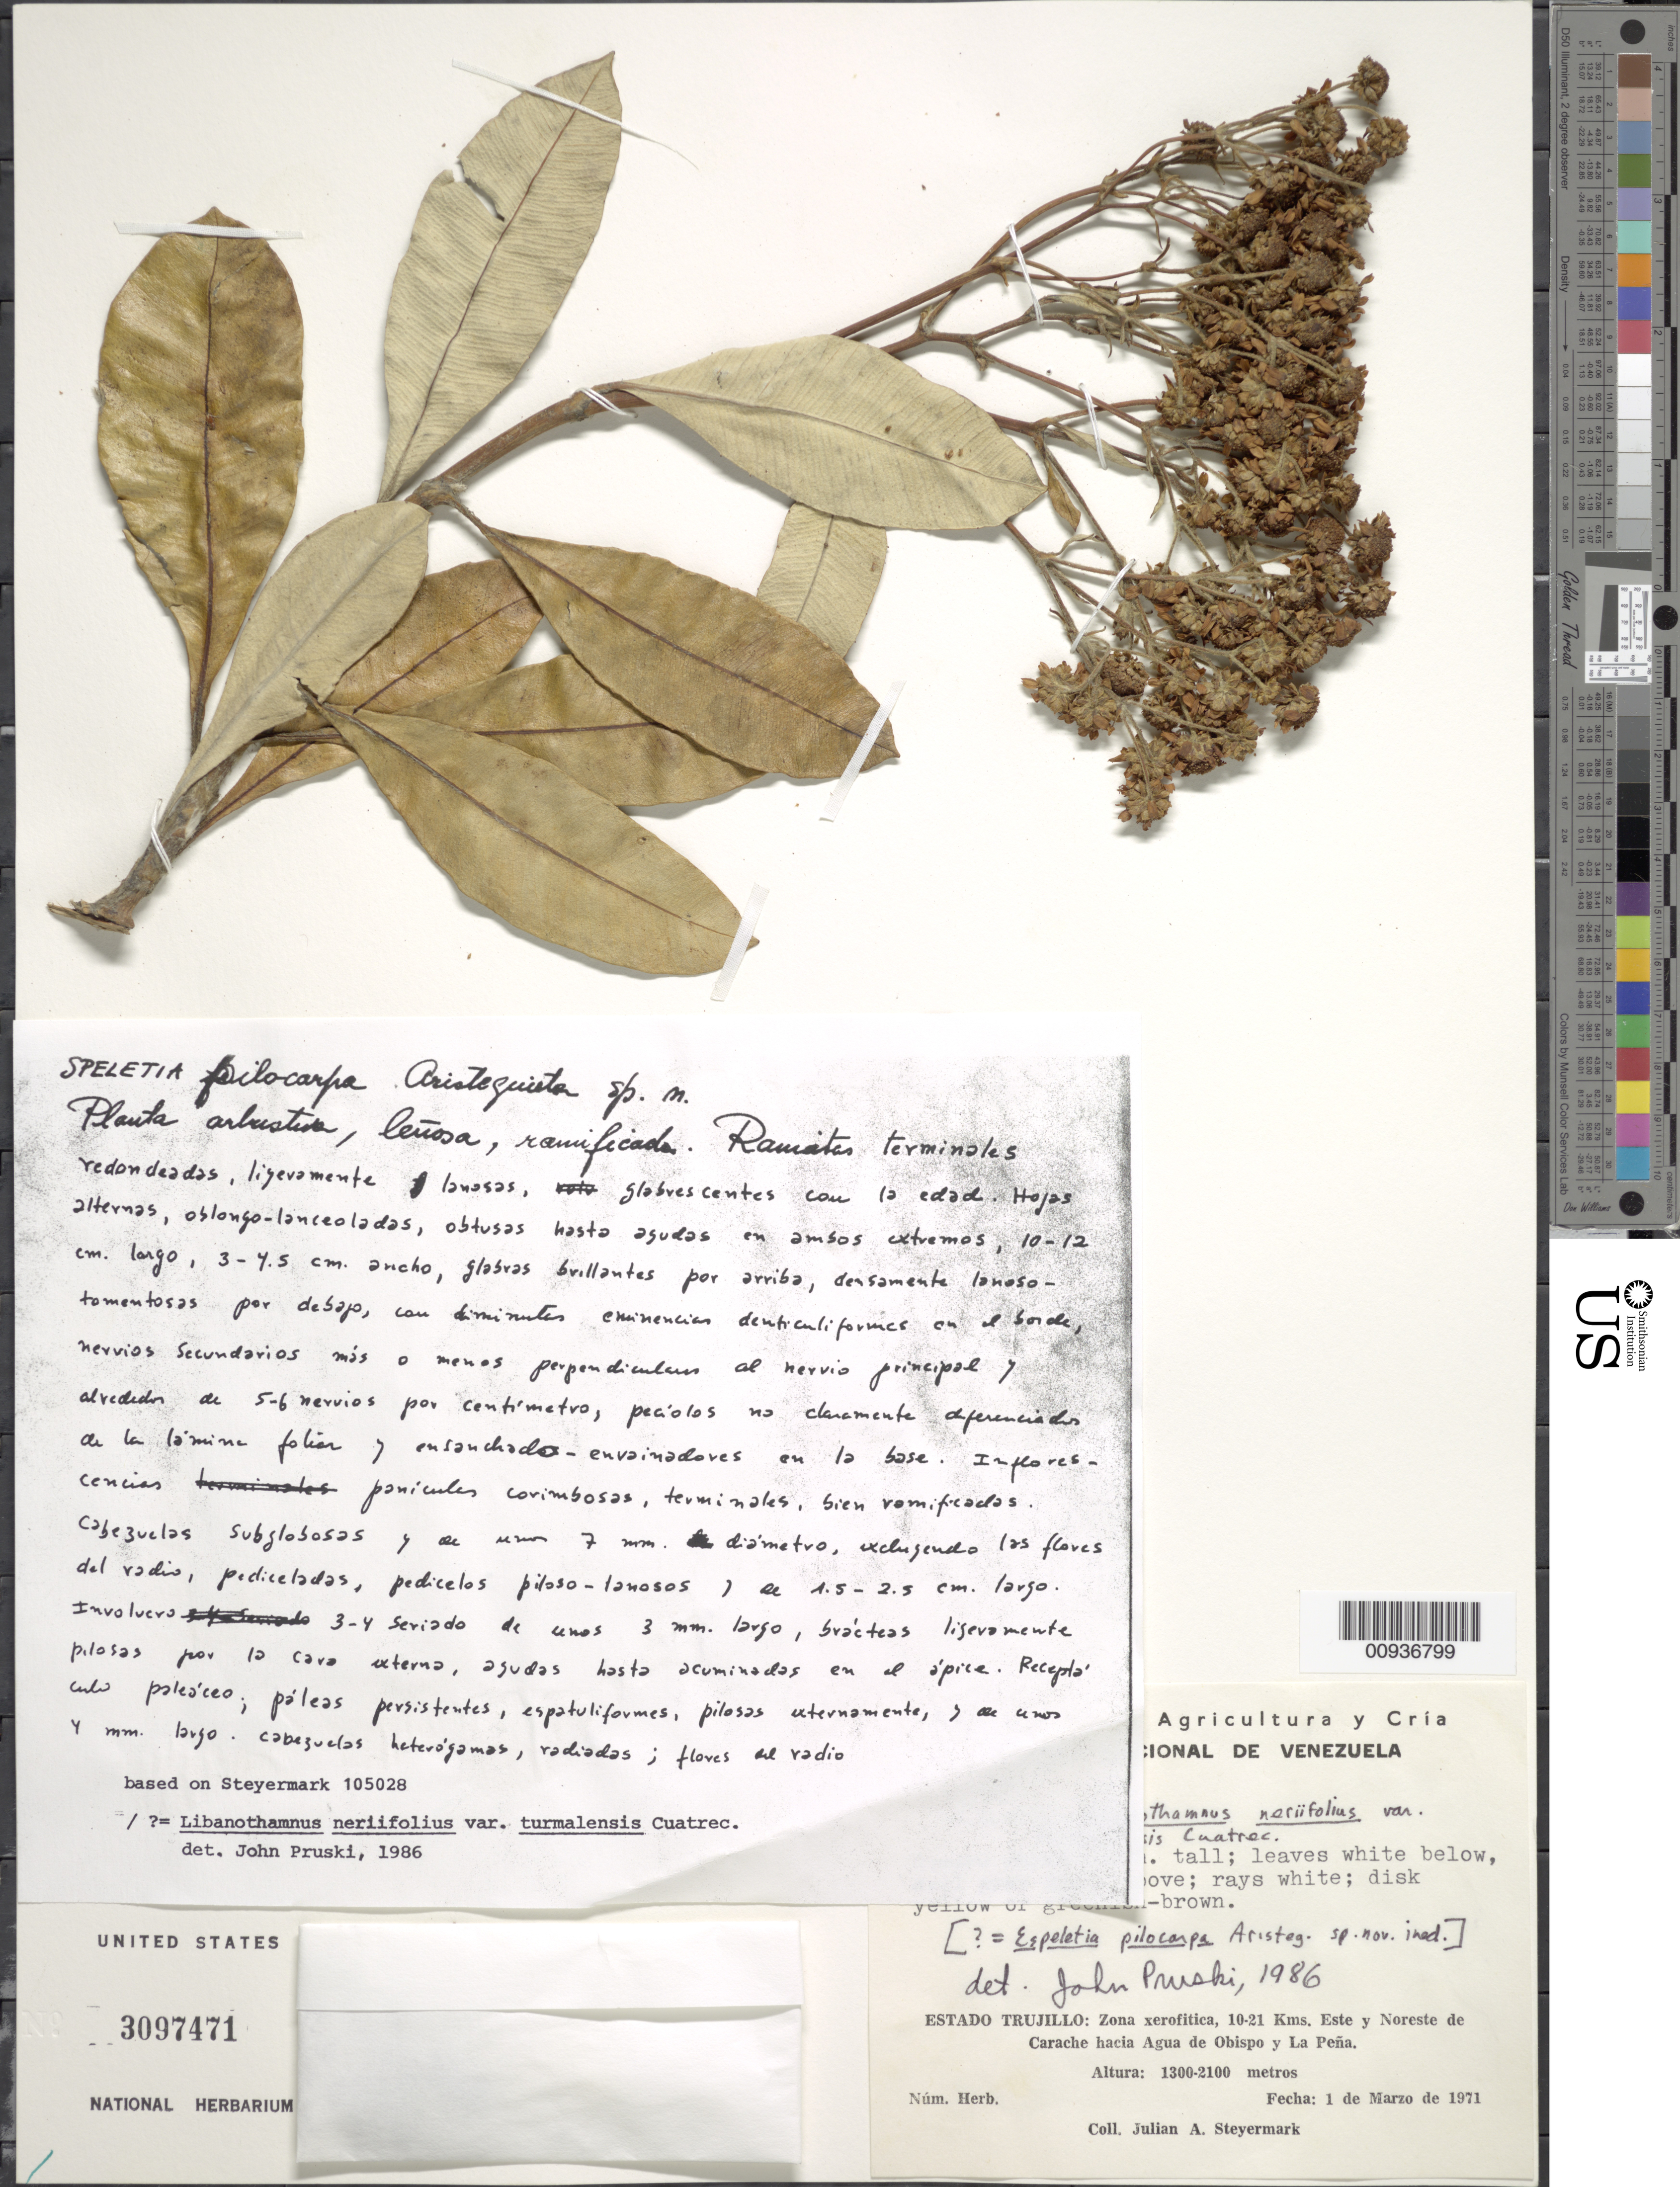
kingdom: Plantae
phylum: Tracheophyta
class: Magnoliopsida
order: Asterales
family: Asteraceae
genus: Libanothamnus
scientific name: Libanothamnus neriifolius var. turmalensis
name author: Cuatrec.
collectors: J. Steyermark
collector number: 105028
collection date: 1971-03-01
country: Venezuela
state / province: Trujillo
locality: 10-21 Kms. Este Y Noreste de Carache hacia Agua de Obispo y La peña.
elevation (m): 1300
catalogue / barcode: US 3097471